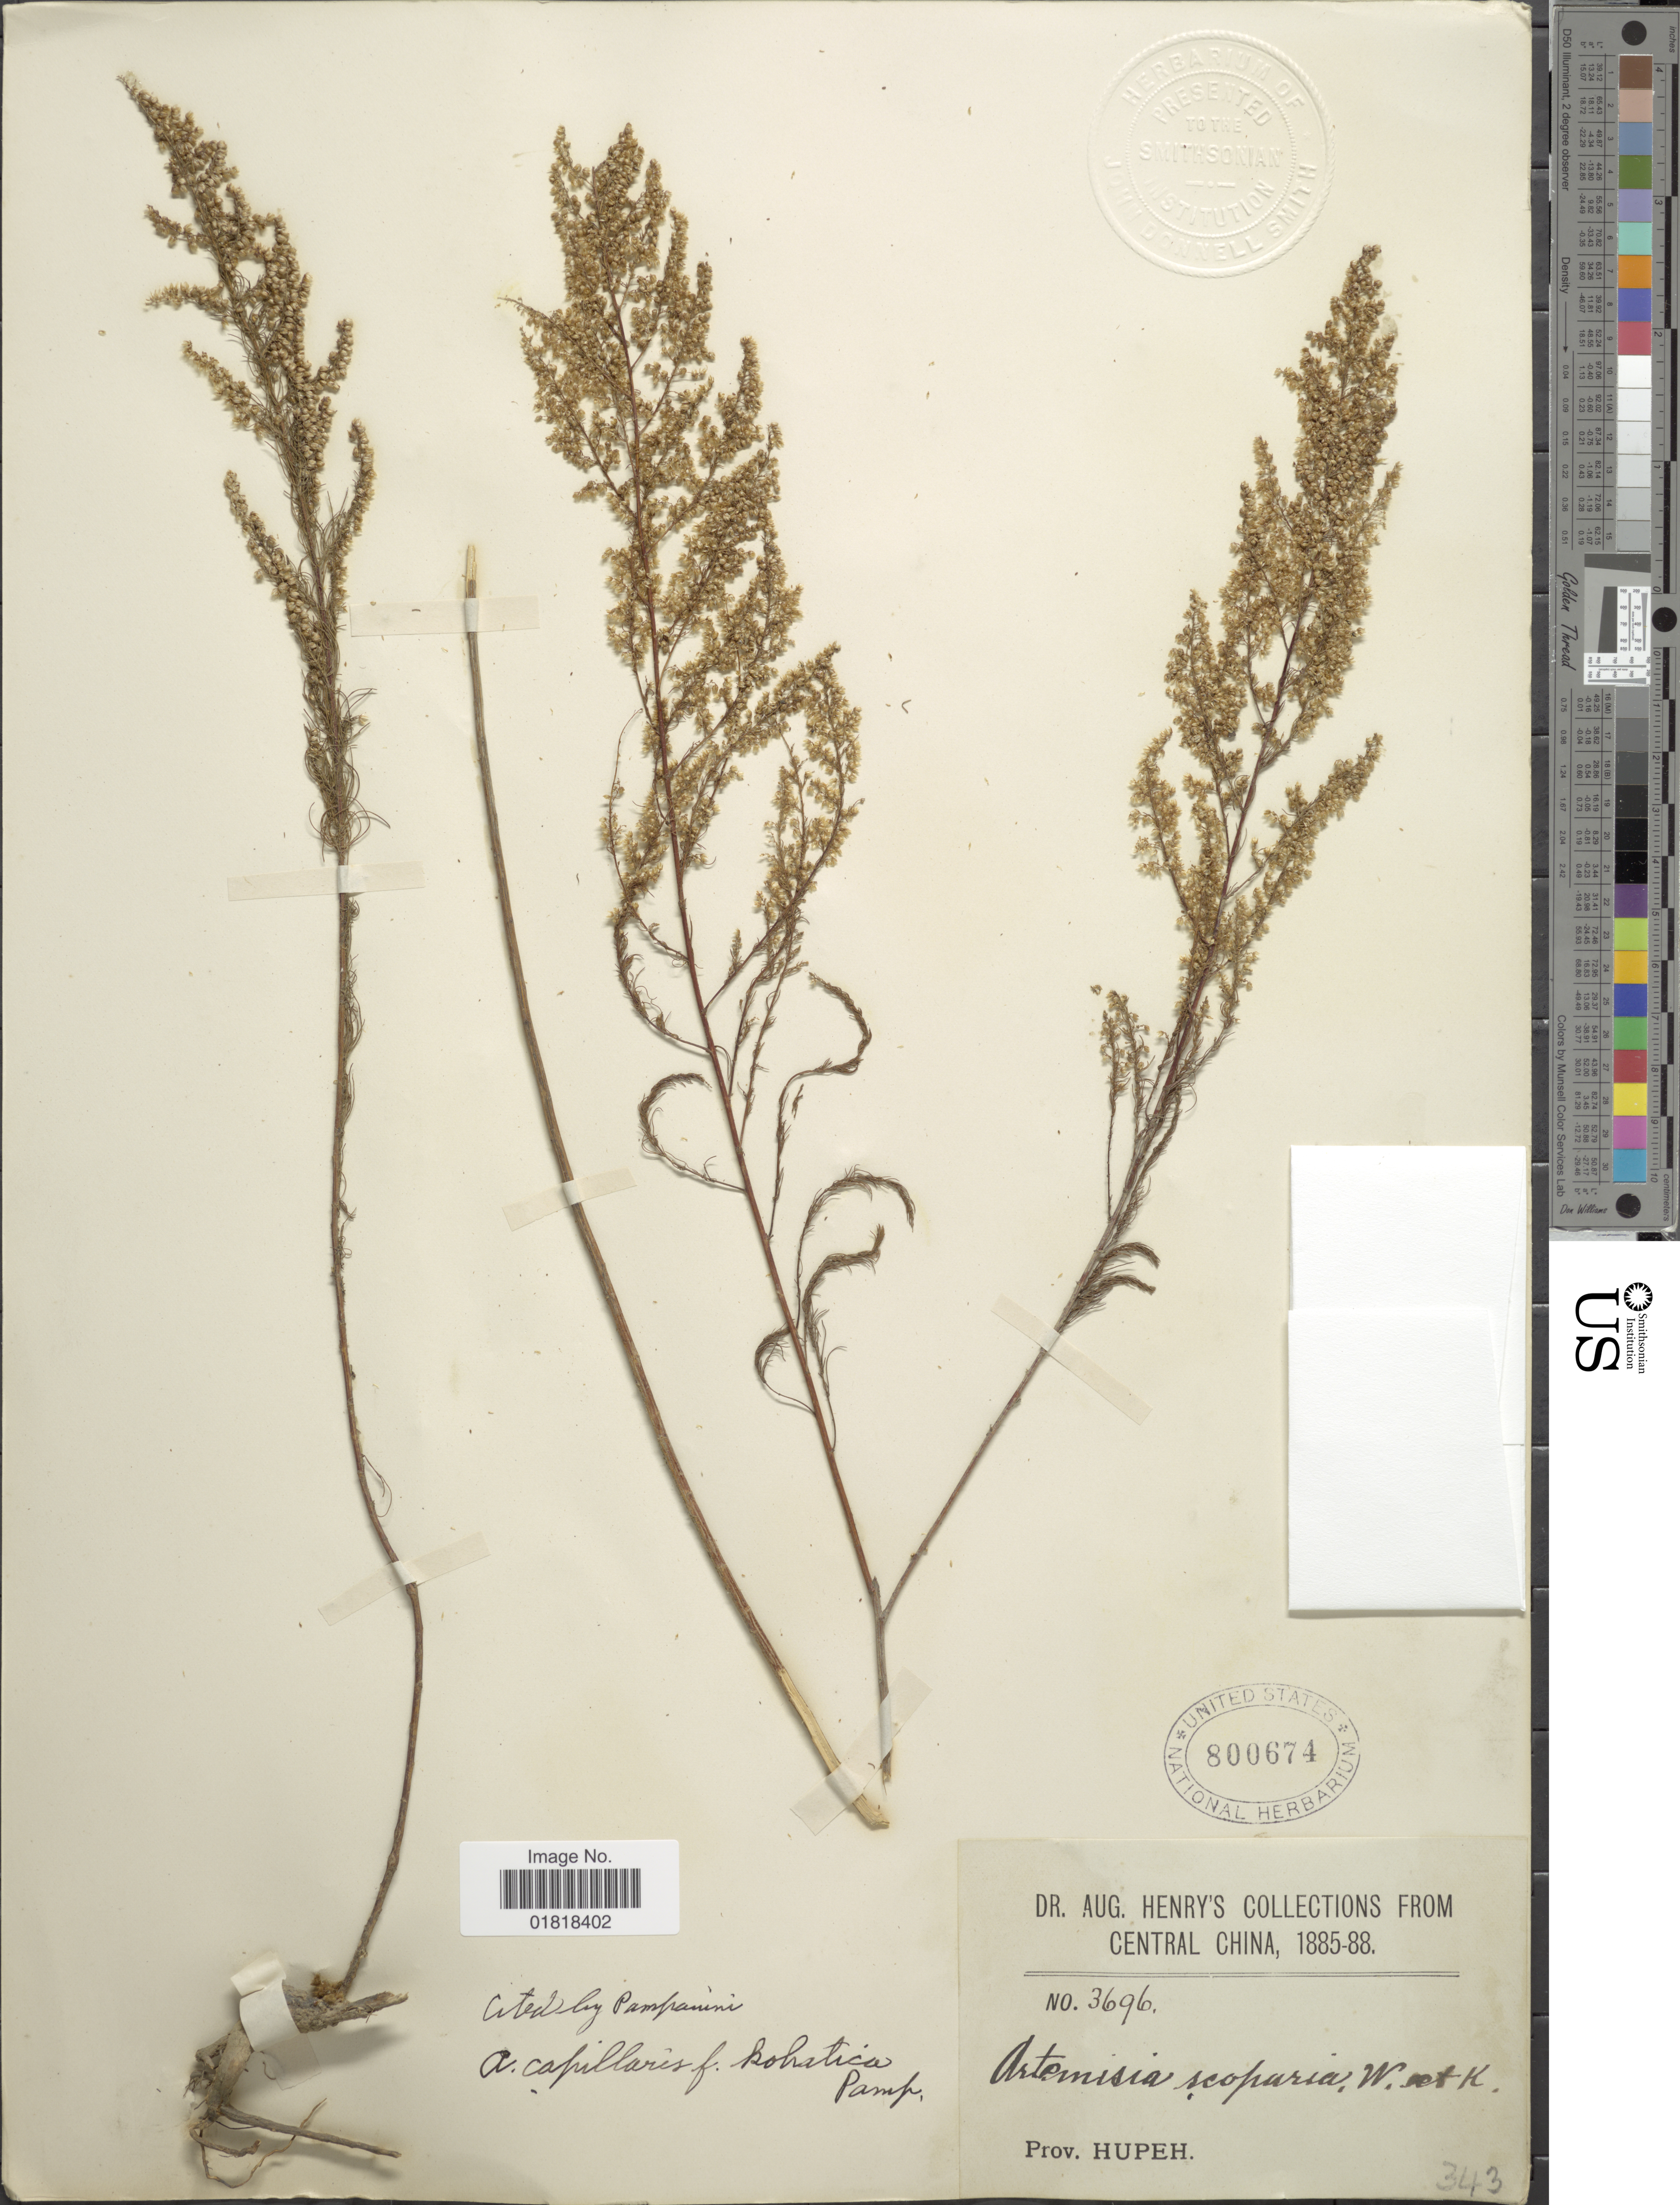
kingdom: Plantae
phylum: Tracheophyta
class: Magnoliopsida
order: Asterales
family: Asteraceae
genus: Artemisia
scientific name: Artemisia capillaris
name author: Thunb.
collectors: A. Henry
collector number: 3696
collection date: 1885/1888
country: China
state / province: Hubei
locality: Central China, Prov. Hupeh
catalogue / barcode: US 800674